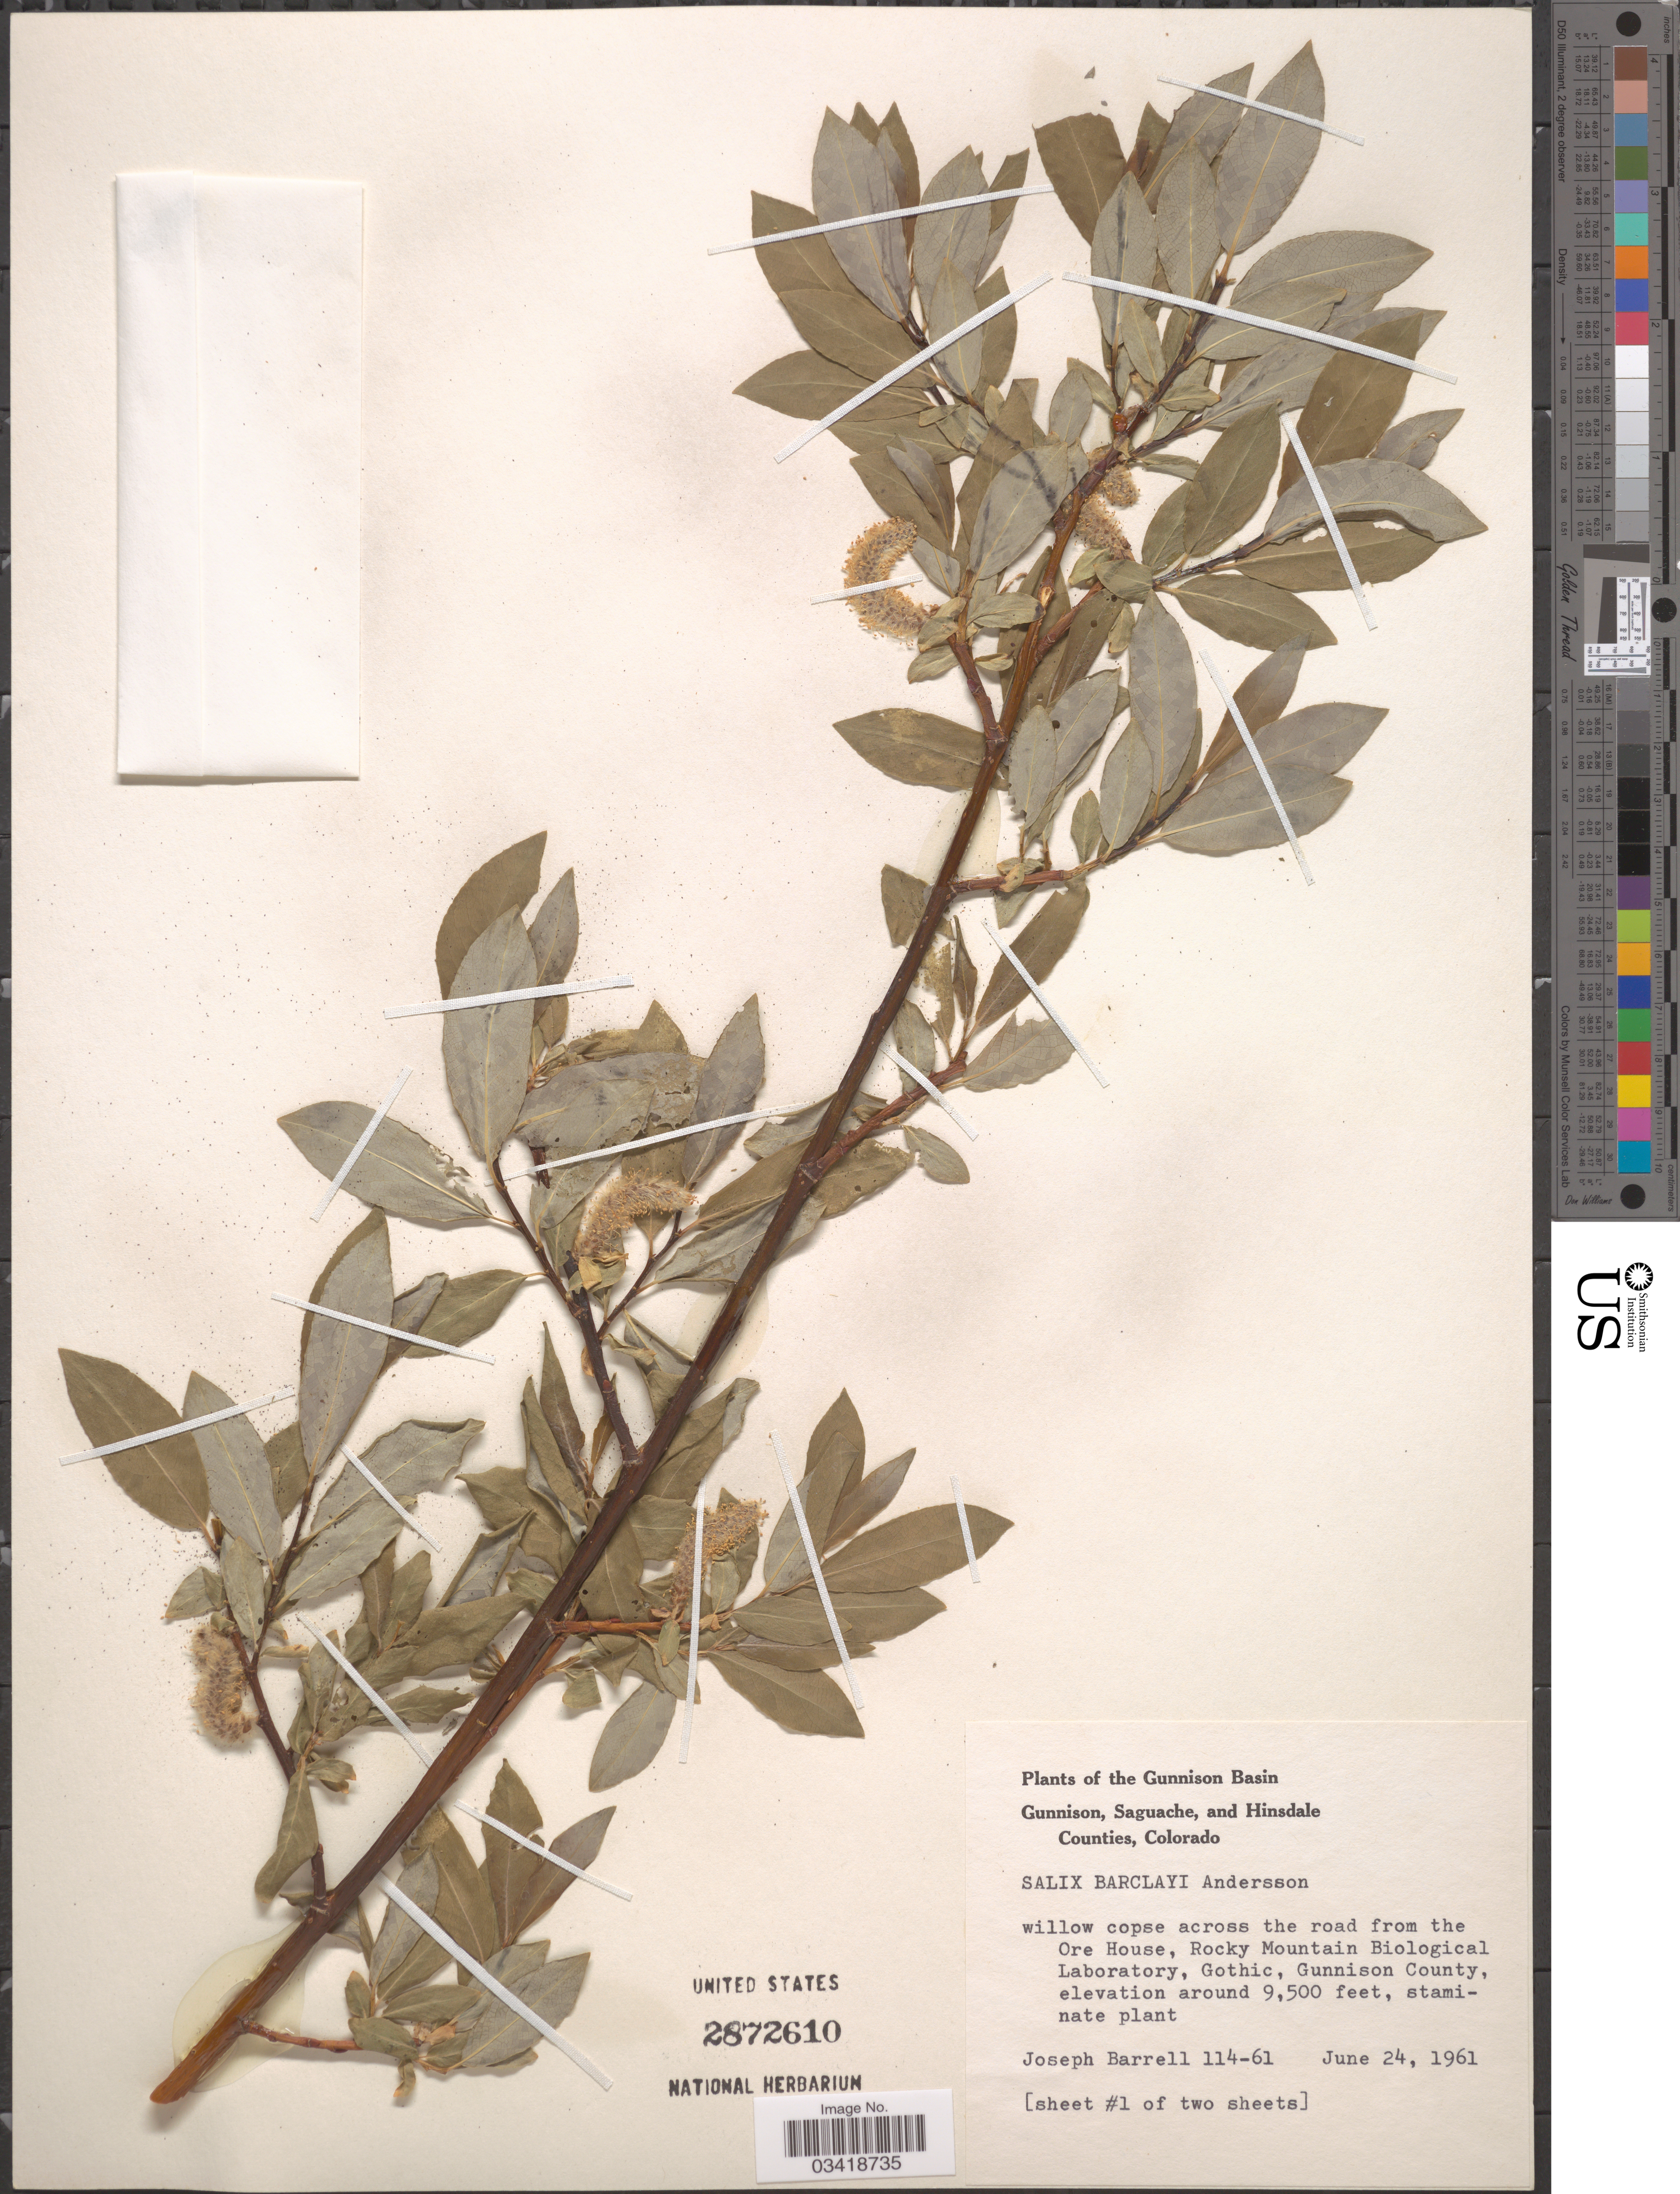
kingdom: Plantae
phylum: Tracheophyta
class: Magnoliopsida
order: Malpighiales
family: Salicaceae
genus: Salix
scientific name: Salix barclayi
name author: Andersson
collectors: J. Barrell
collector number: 114-61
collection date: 1961-06-24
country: United States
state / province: Colorado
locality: The Gunnison Basin. Willow copse across the road from the Ore House, Rocky Mountain Biological Laboratory, Gothic, Gunnison County.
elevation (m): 2896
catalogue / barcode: US 2872610